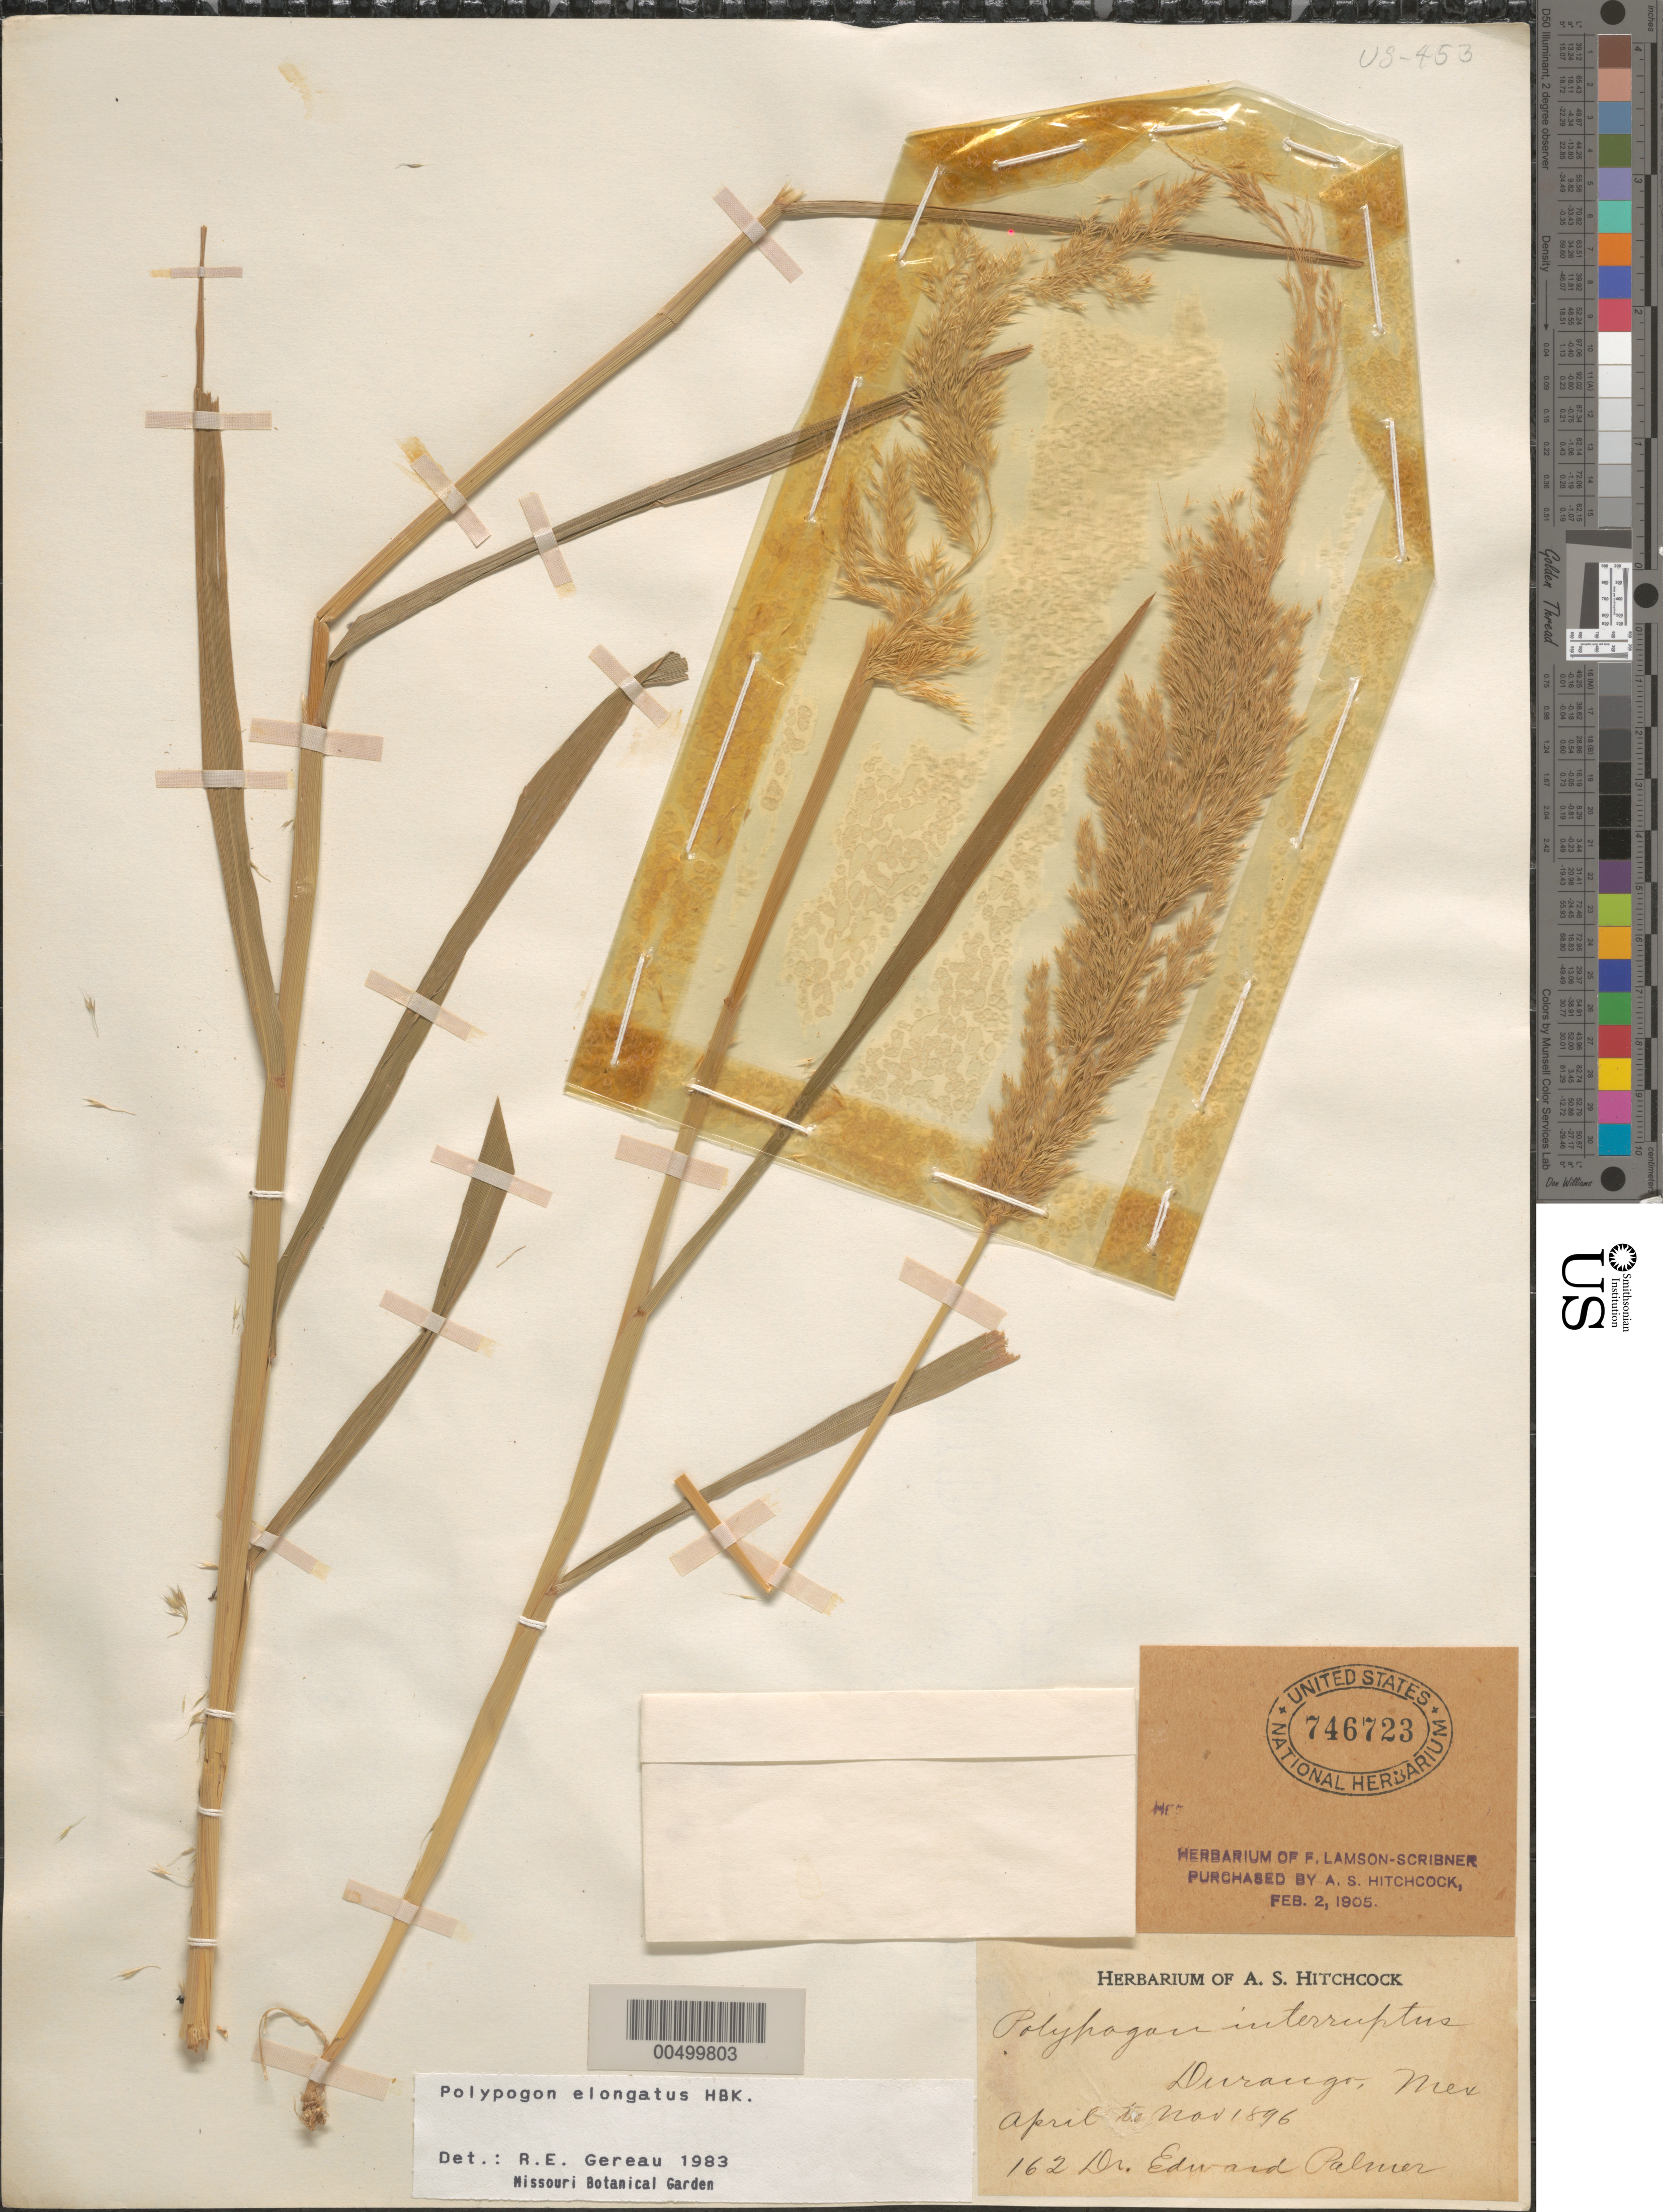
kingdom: Plantae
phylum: Tracheophyta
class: Liliopsida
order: Poales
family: Poaceae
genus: Chaetotropis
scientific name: Chaetotropis elongata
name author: (Kunth) Björkman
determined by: Poaceae Reorganization Project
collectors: E. Palmer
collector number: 162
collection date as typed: Apr 1896 to Nov 1896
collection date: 1896-04/1896-11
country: Mexico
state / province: Durango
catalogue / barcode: US 746723